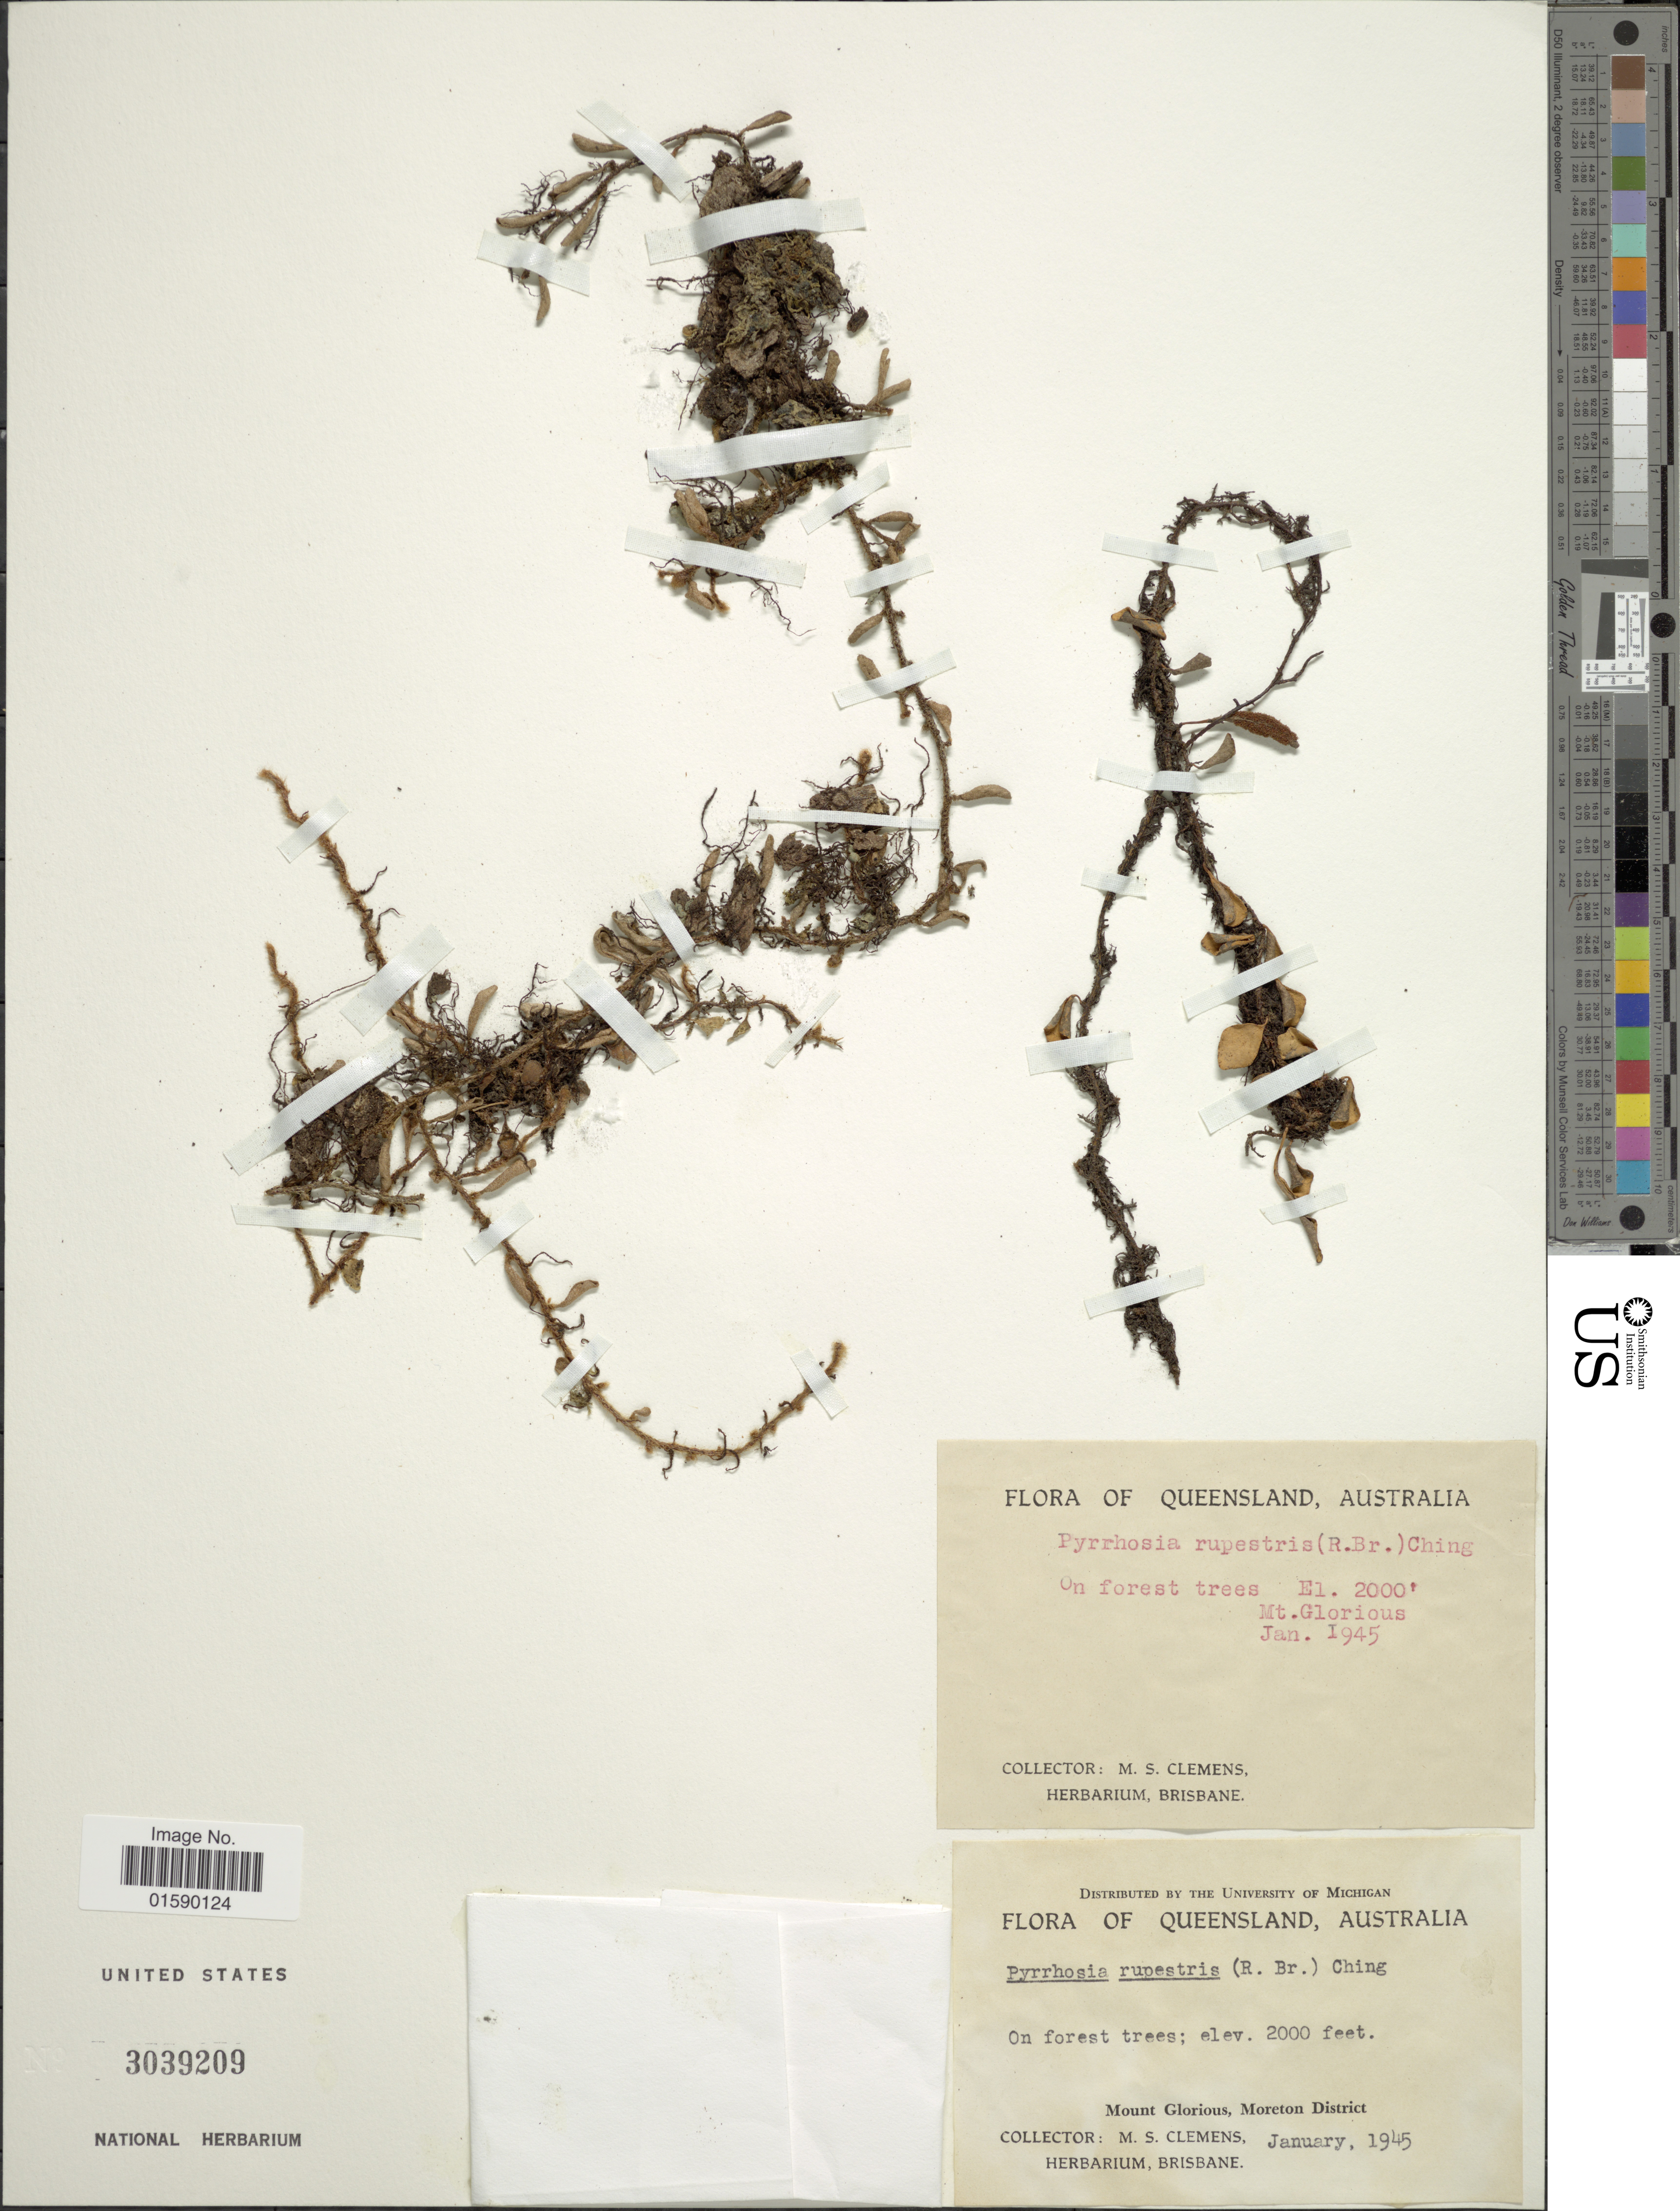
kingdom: Plantae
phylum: Tracheophyta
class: Polypodiopsida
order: Polypodiales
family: Polypodiaceae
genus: Pyrrosia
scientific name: Pyrrosia rupestris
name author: (R. Br.) Ching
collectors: M. S. Clemens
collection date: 1945-01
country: Australia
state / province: Queensland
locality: Queensland, Australia. Moutn Glorious, Moreton District.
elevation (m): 610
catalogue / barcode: US 3039209